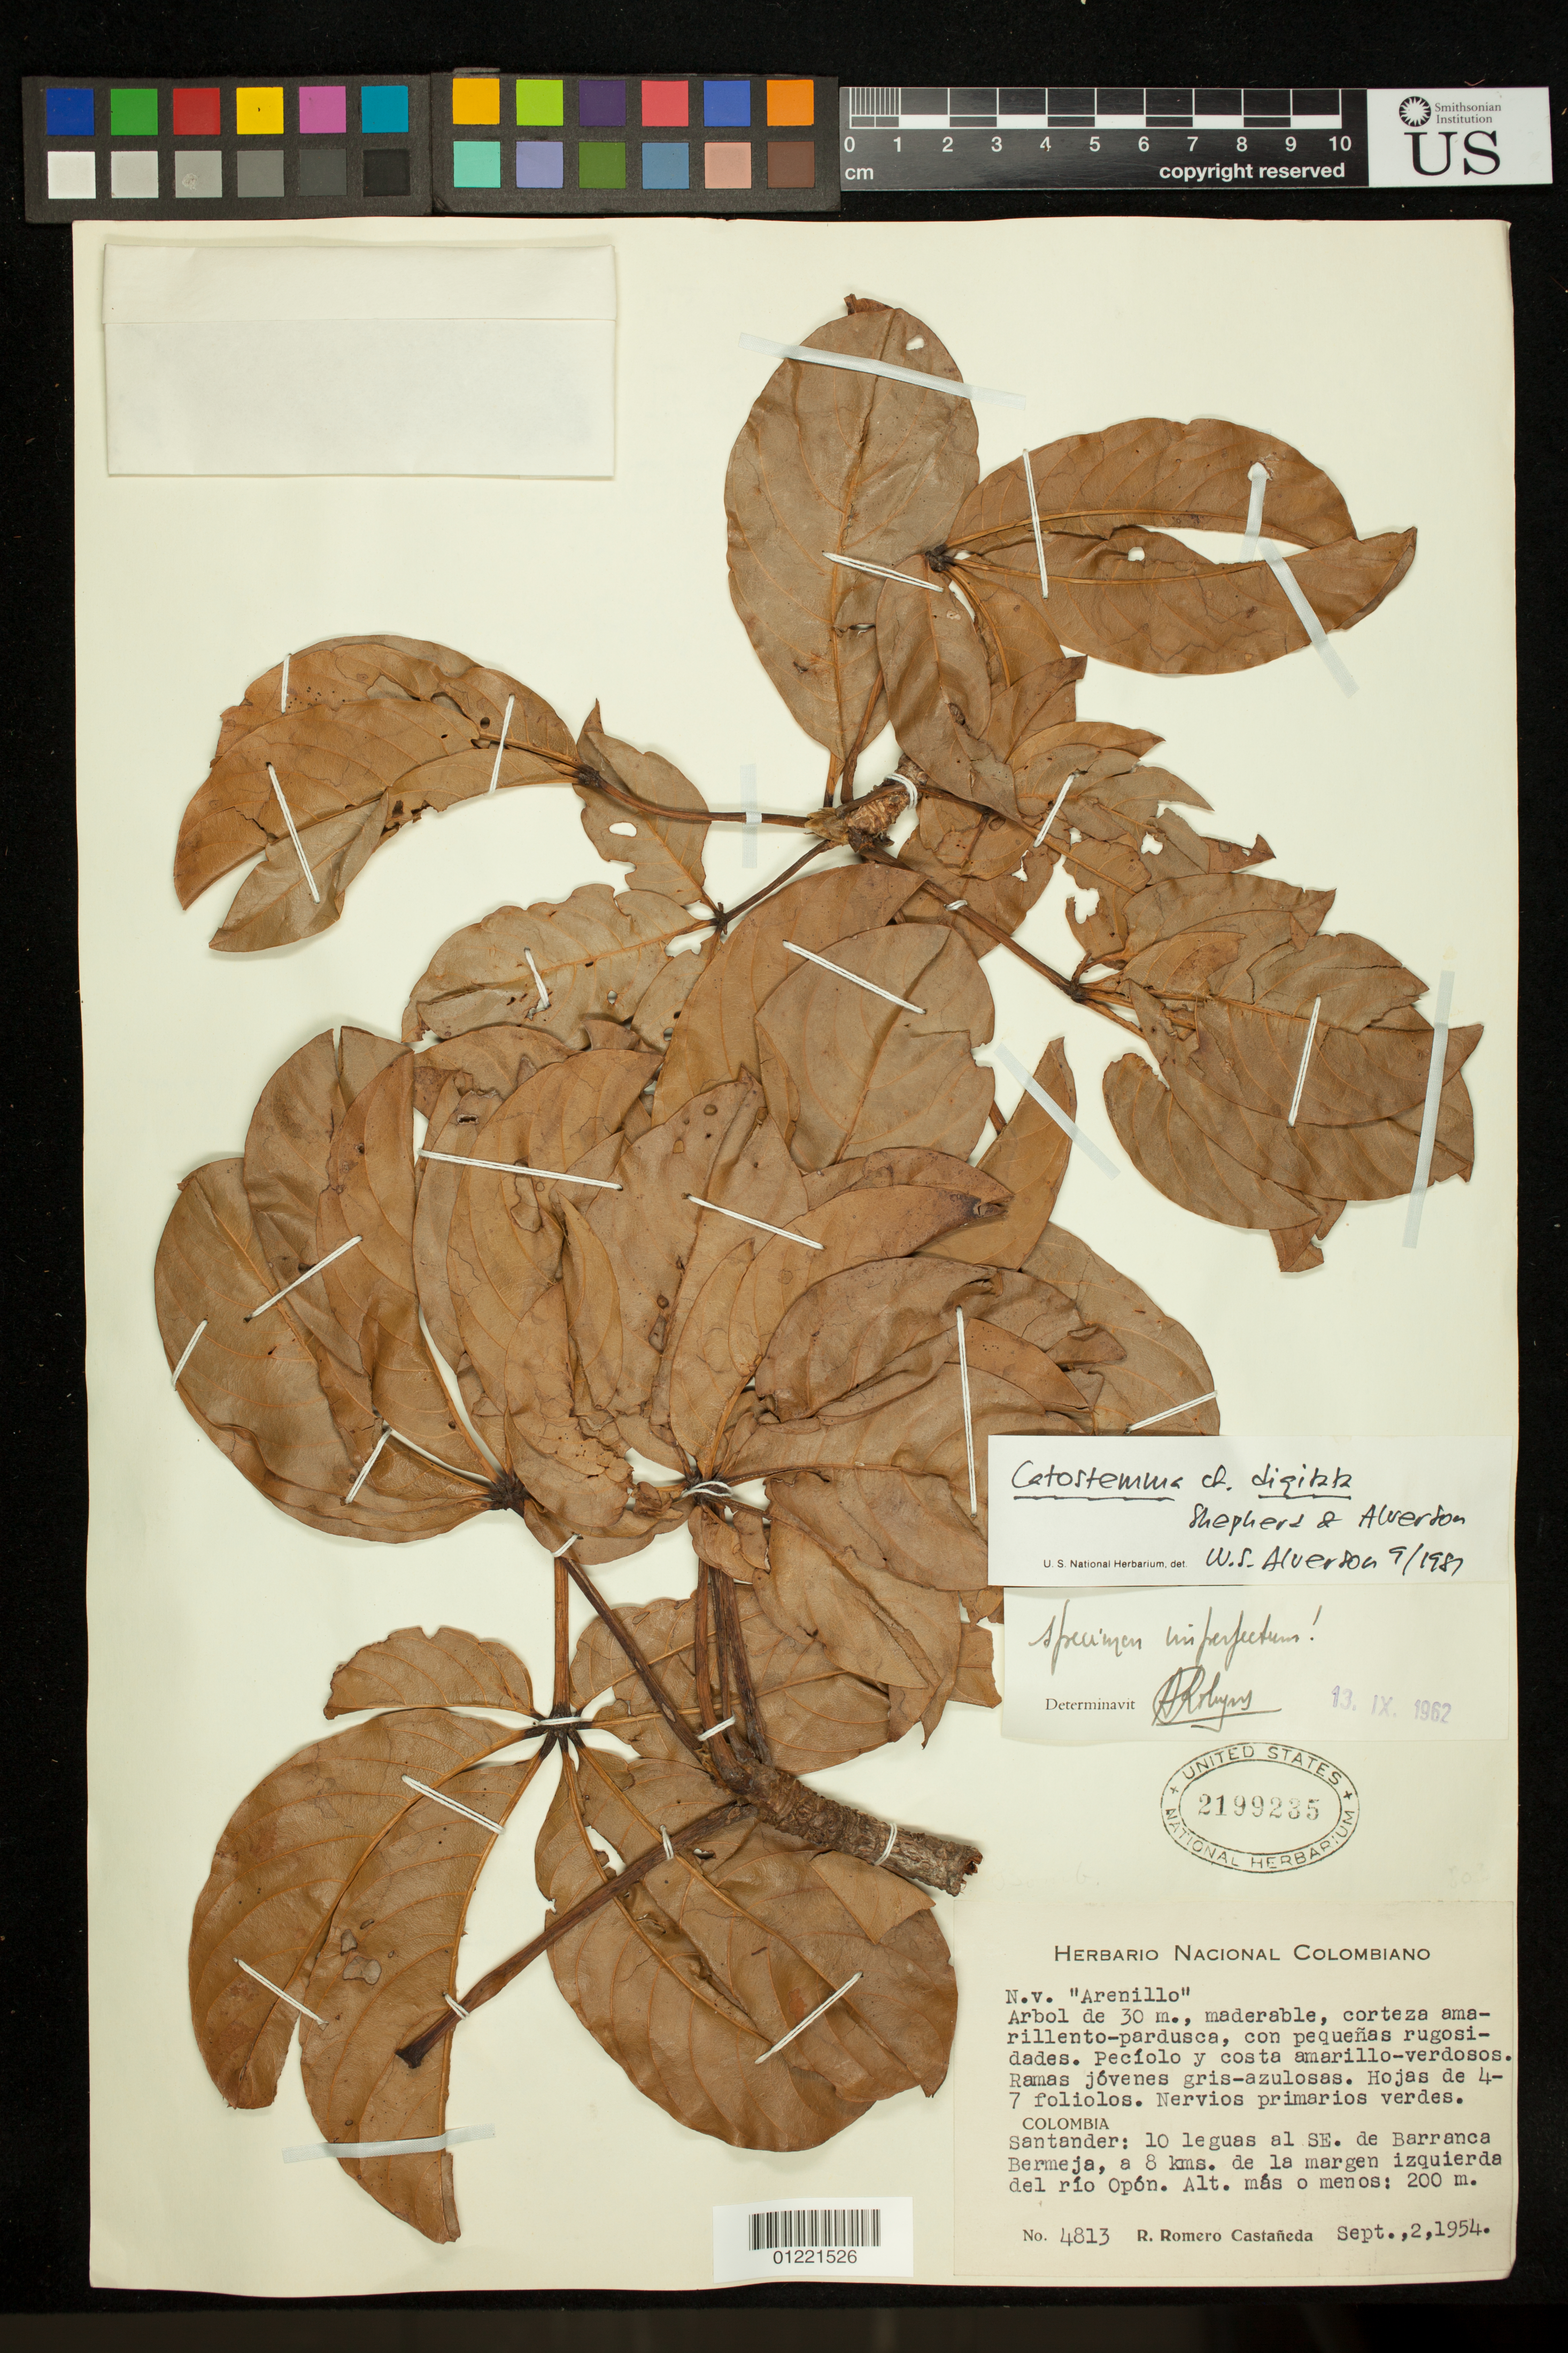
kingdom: Plantae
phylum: Tracheophyta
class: Magnoliopsida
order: Malvales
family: Malvaceae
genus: Catostemma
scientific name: Catostemma digitata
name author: J.D. Sheph. & W.S. Alverson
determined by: Dorr, Laurence J., Curator (BOT), Smithsonian Institution - National Museum of Natural History (UNITED STATES)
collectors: R. Romero Castañeda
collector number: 4813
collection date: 1954-09-02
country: Colombia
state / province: Santander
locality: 10 leguas al SE. de Barranca Bermeja, a 8 kms. de la margen izquierda del rio Opon.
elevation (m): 200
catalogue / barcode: US 2199235